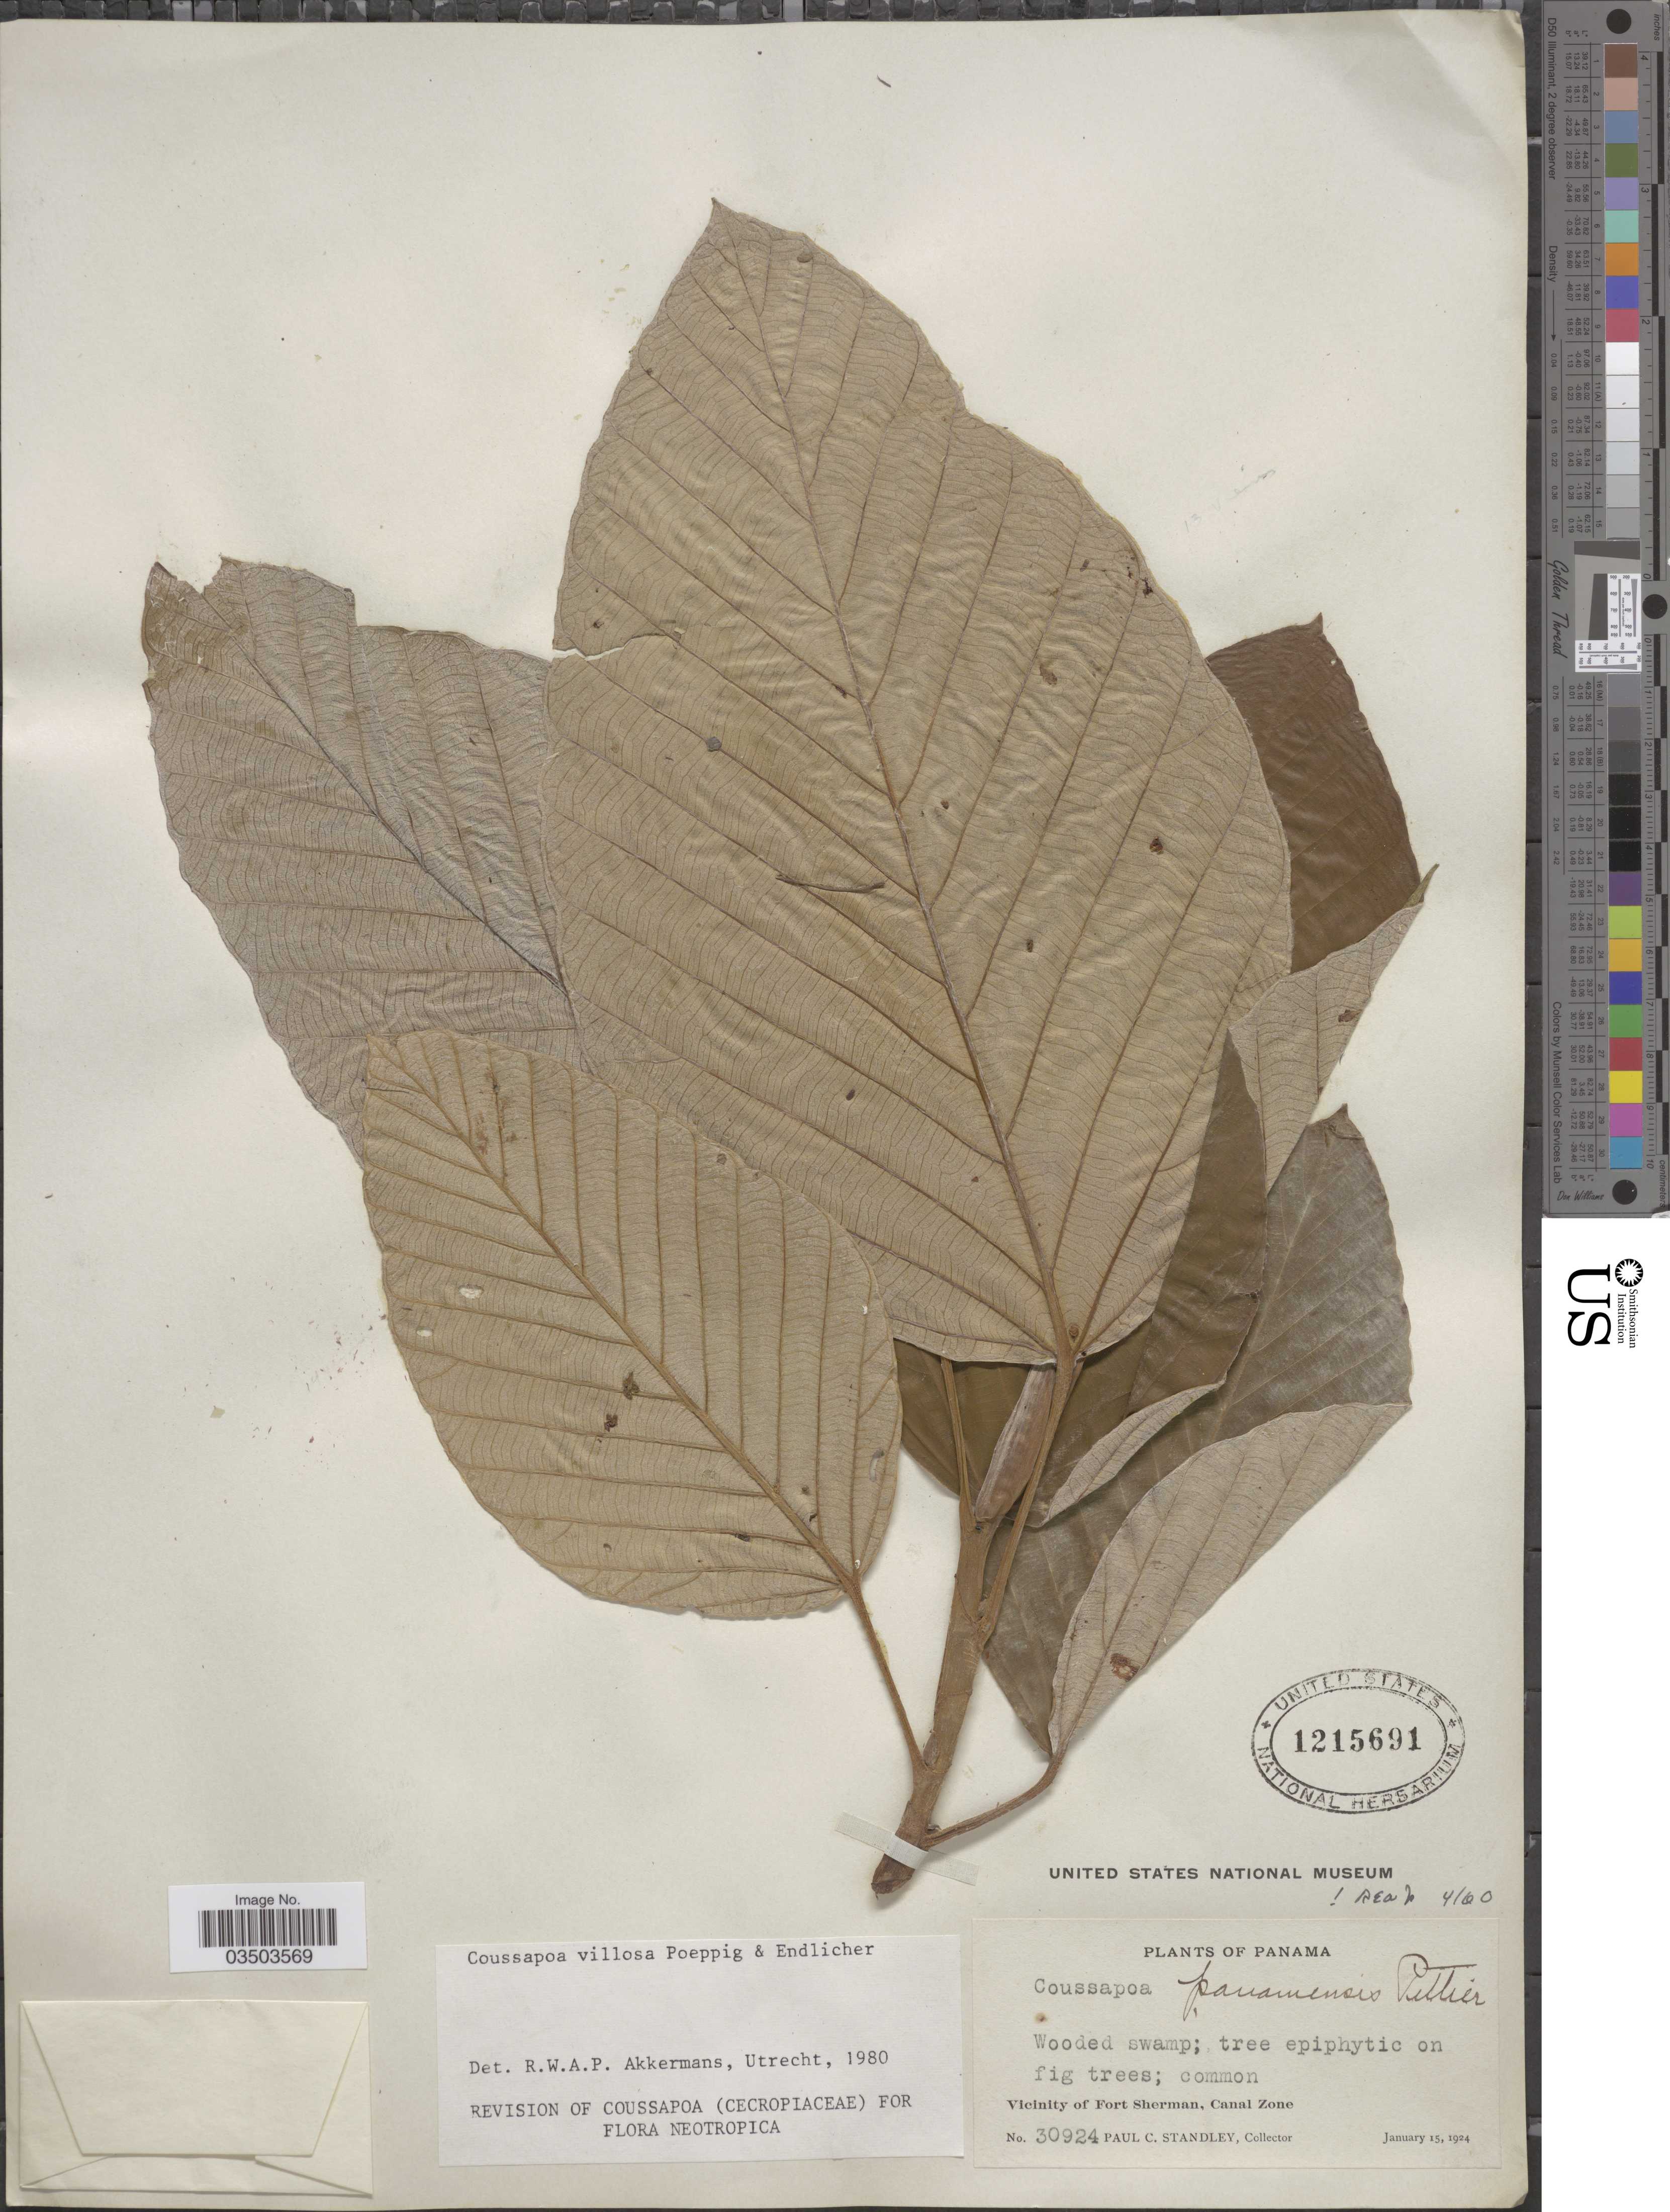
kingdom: Plantae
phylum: Tracheophyta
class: Magnoliopsida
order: Rosales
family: Urticaceae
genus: Coussapoa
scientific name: Coussapoa villosa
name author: Poepp. & Endl.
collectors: P. C. Standley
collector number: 30924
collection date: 1924-01-15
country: Panama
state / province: Colón / Panamá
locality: Vicinity of Fort Sherman, Canal Zone.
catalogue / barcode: US 1215691